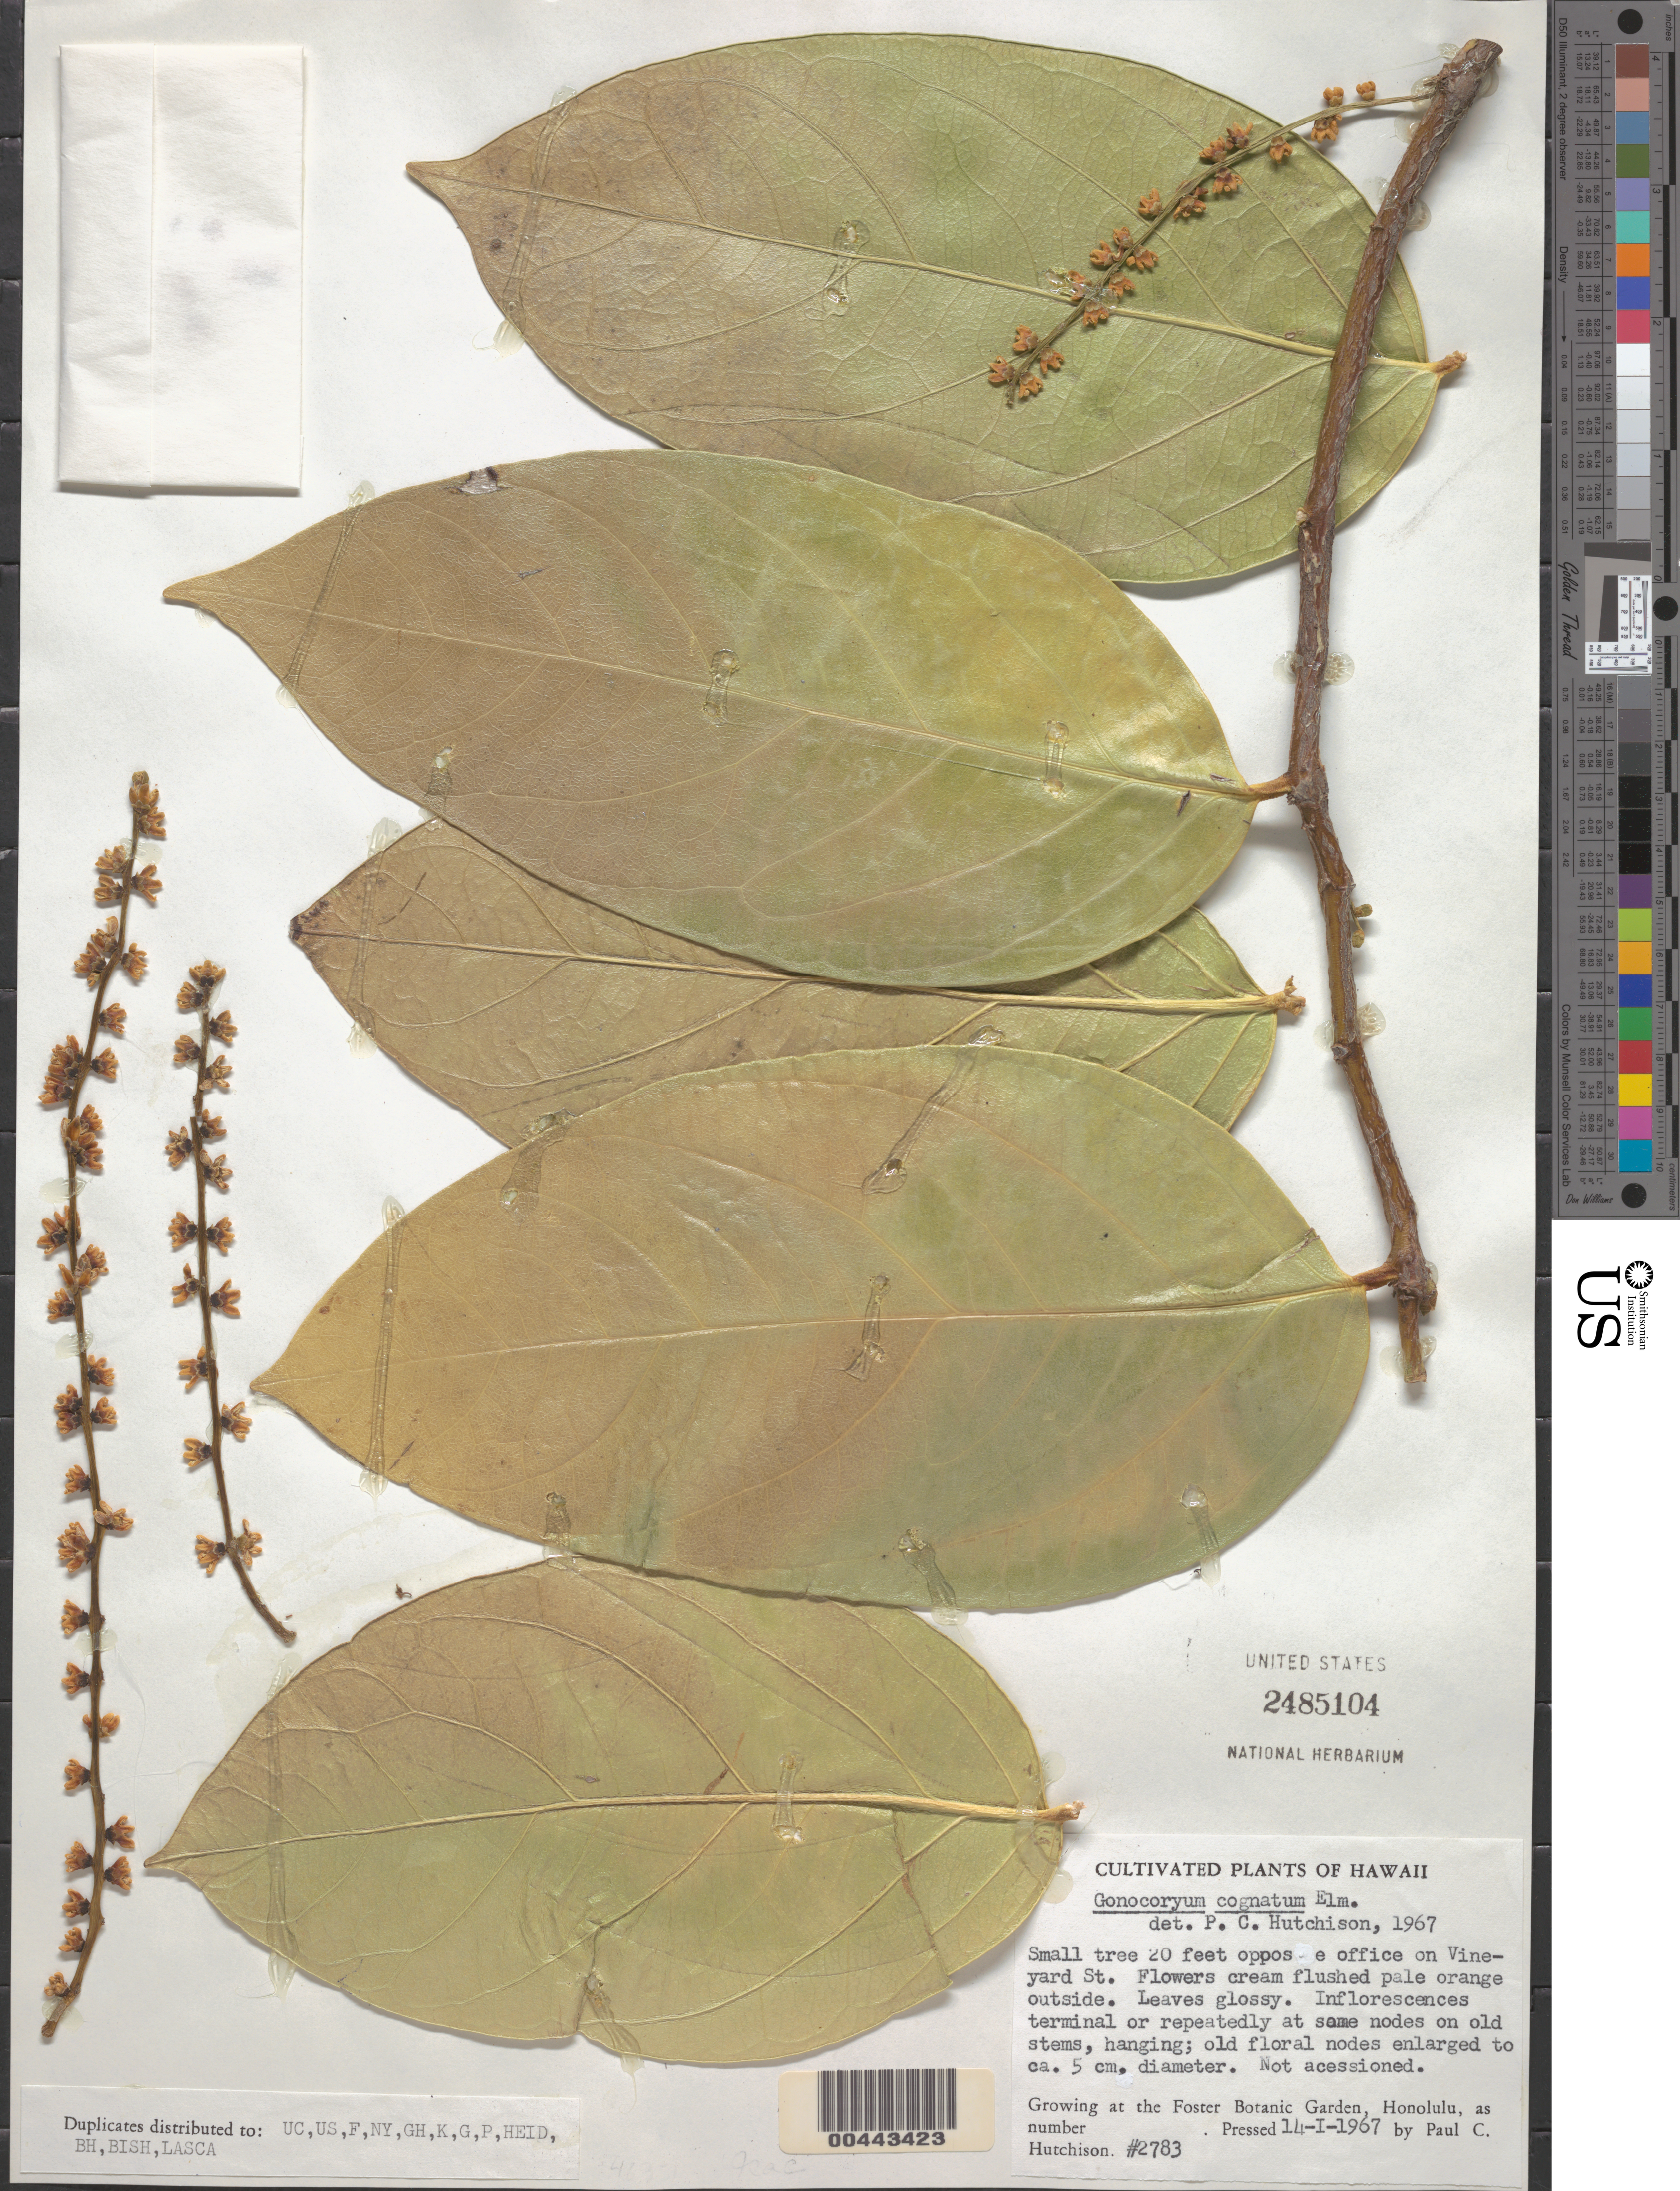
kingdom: Plantae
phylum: Tracheophyta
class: Magnoliopsida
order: Cardiopteridales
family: Cardiopteridaceae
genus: Gonocaryum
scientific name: Gonocaryum cognatum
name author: Elmer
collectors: P. C. Hutchison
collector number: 2783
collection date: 1967-01-14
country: United States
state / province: Hawaii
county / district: Honolulu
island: Oahu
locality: Foster Botanic Garden, Honolulu.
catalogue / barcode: US 2485104